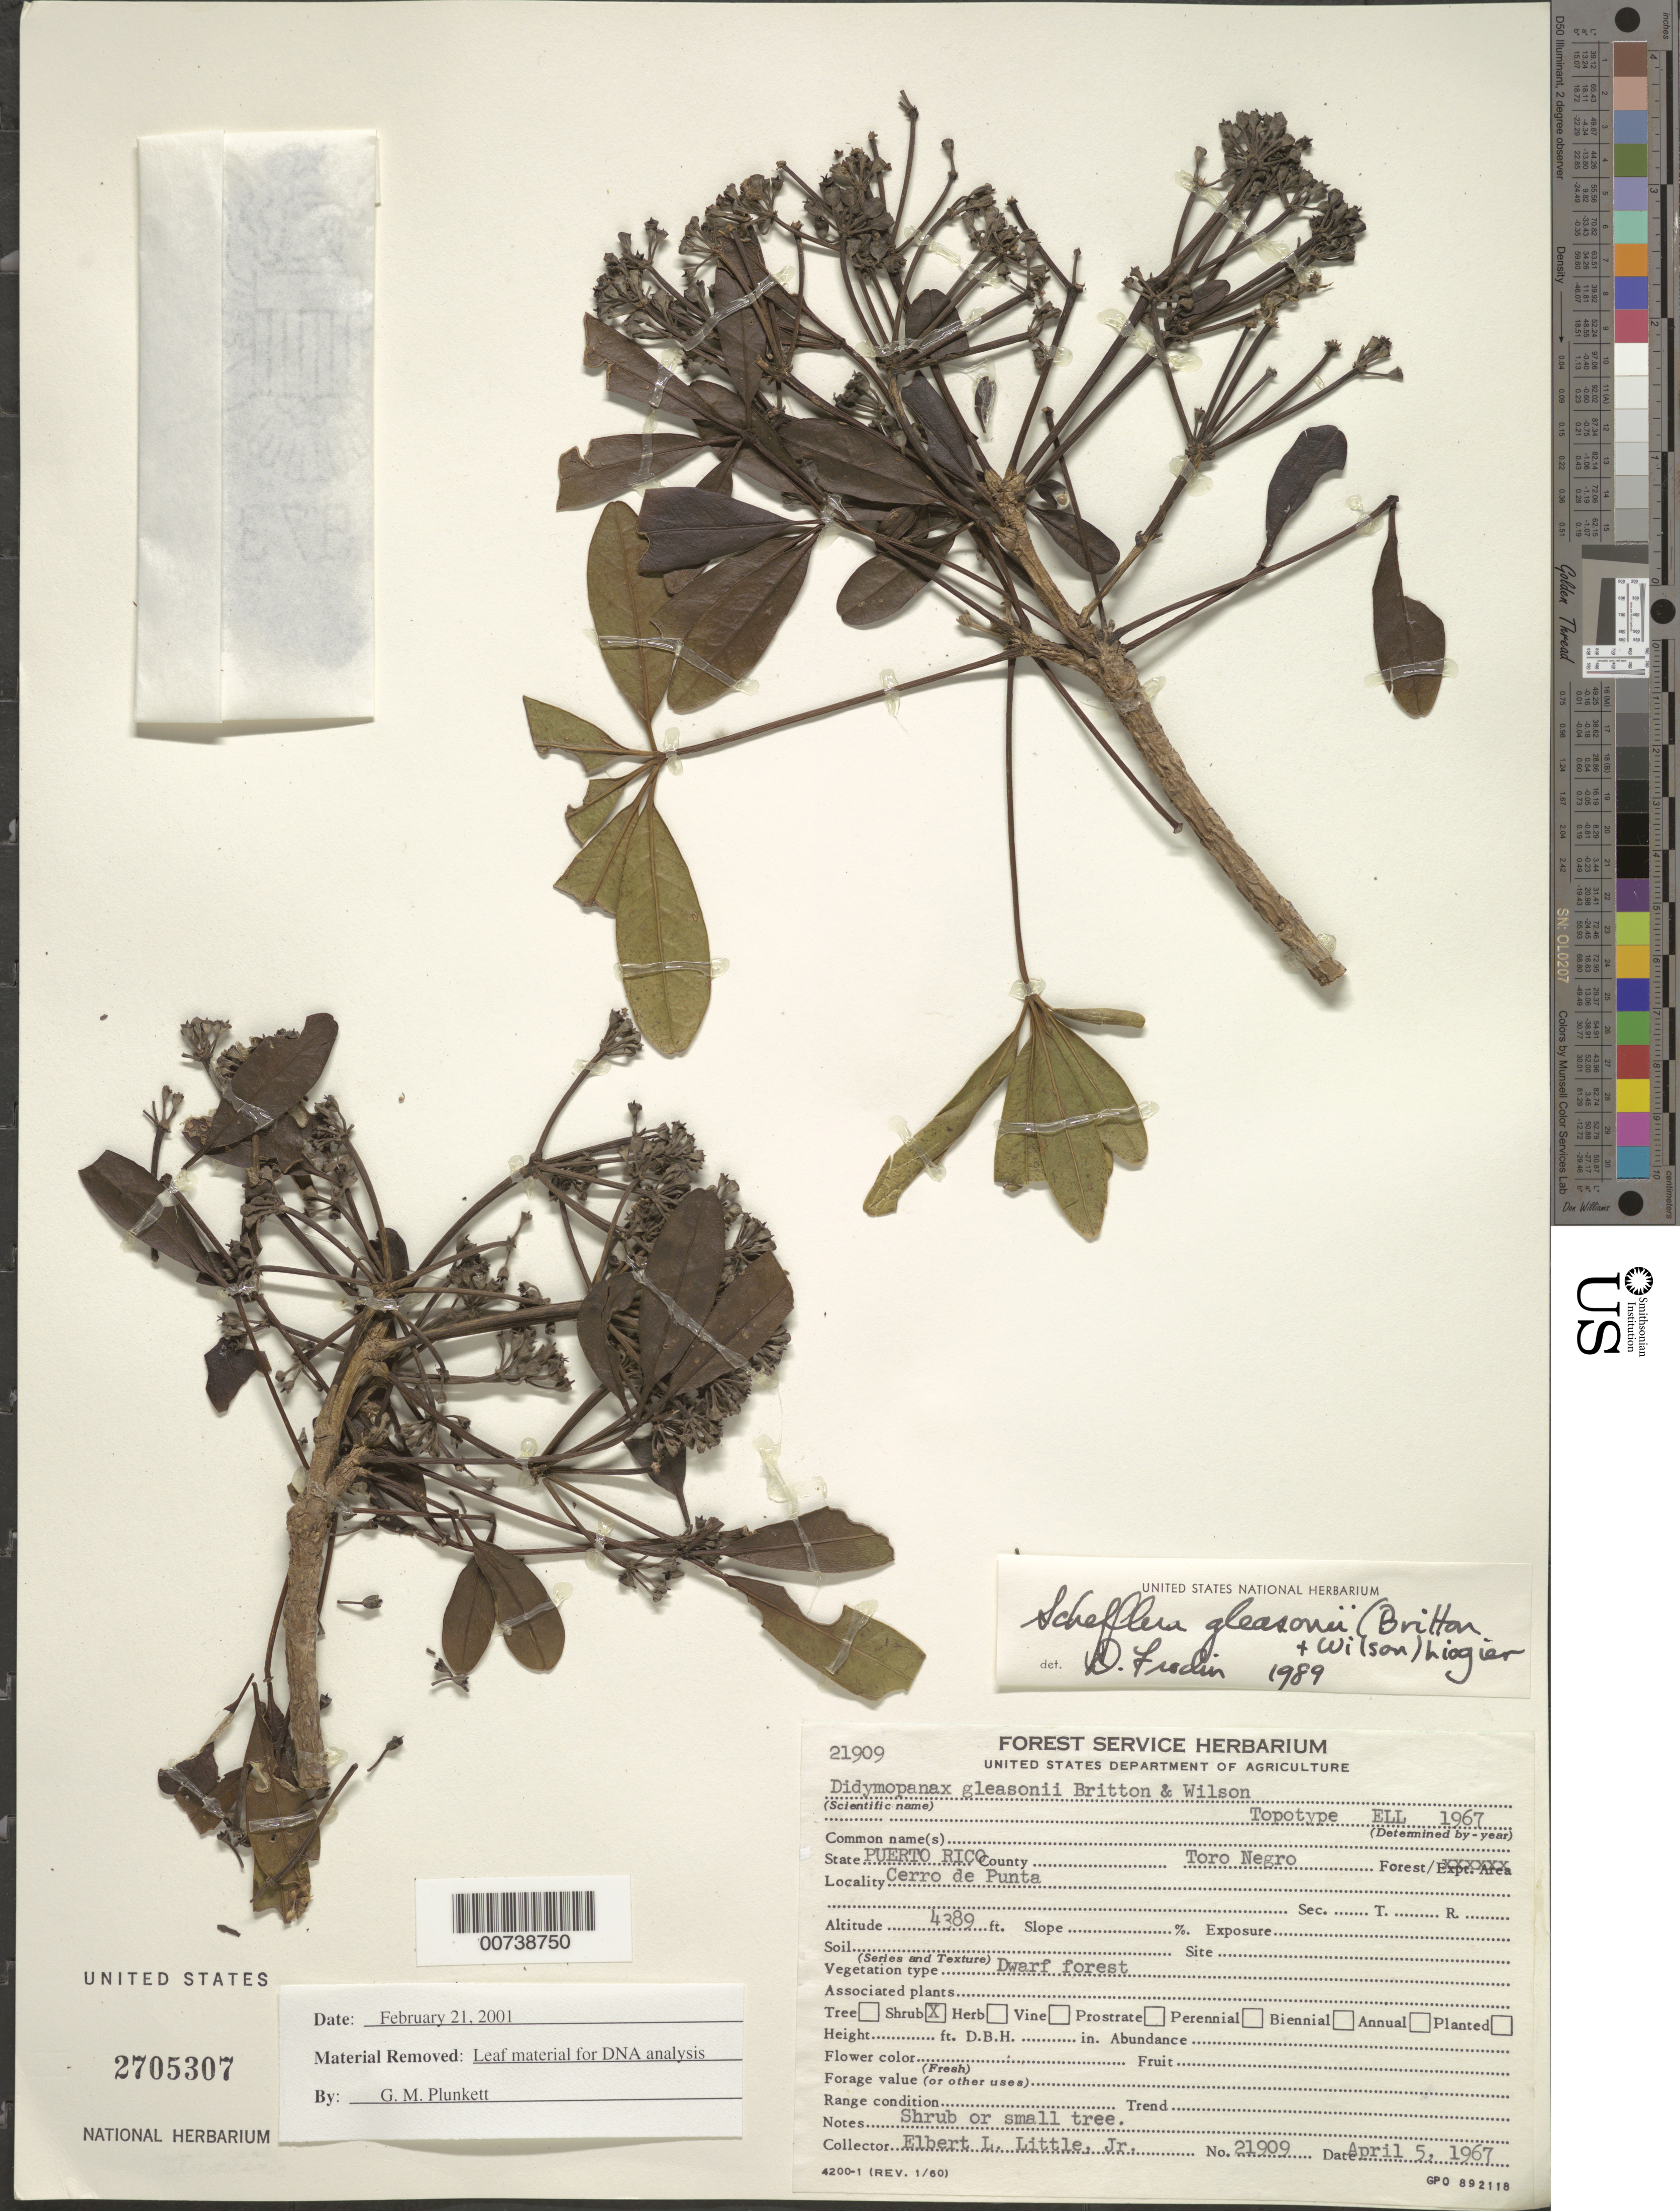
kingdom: Plantae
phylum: Tracheophyta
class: Magnoliopsida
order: Apiales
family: Araliaceae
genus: Schefflera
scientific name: Schefflera gleasonii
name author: (Britton & P. Wilson) Alain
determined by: Frodin, D. G.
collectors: E. L. Little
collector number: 21909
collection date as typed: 05 Apr 1967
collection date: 1967-04-05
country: Puerto Rico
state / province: Jayuya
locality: Toro Negro, Cerro de Punta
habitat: Dwarf forest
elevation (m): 1338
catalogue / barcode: US 2705307